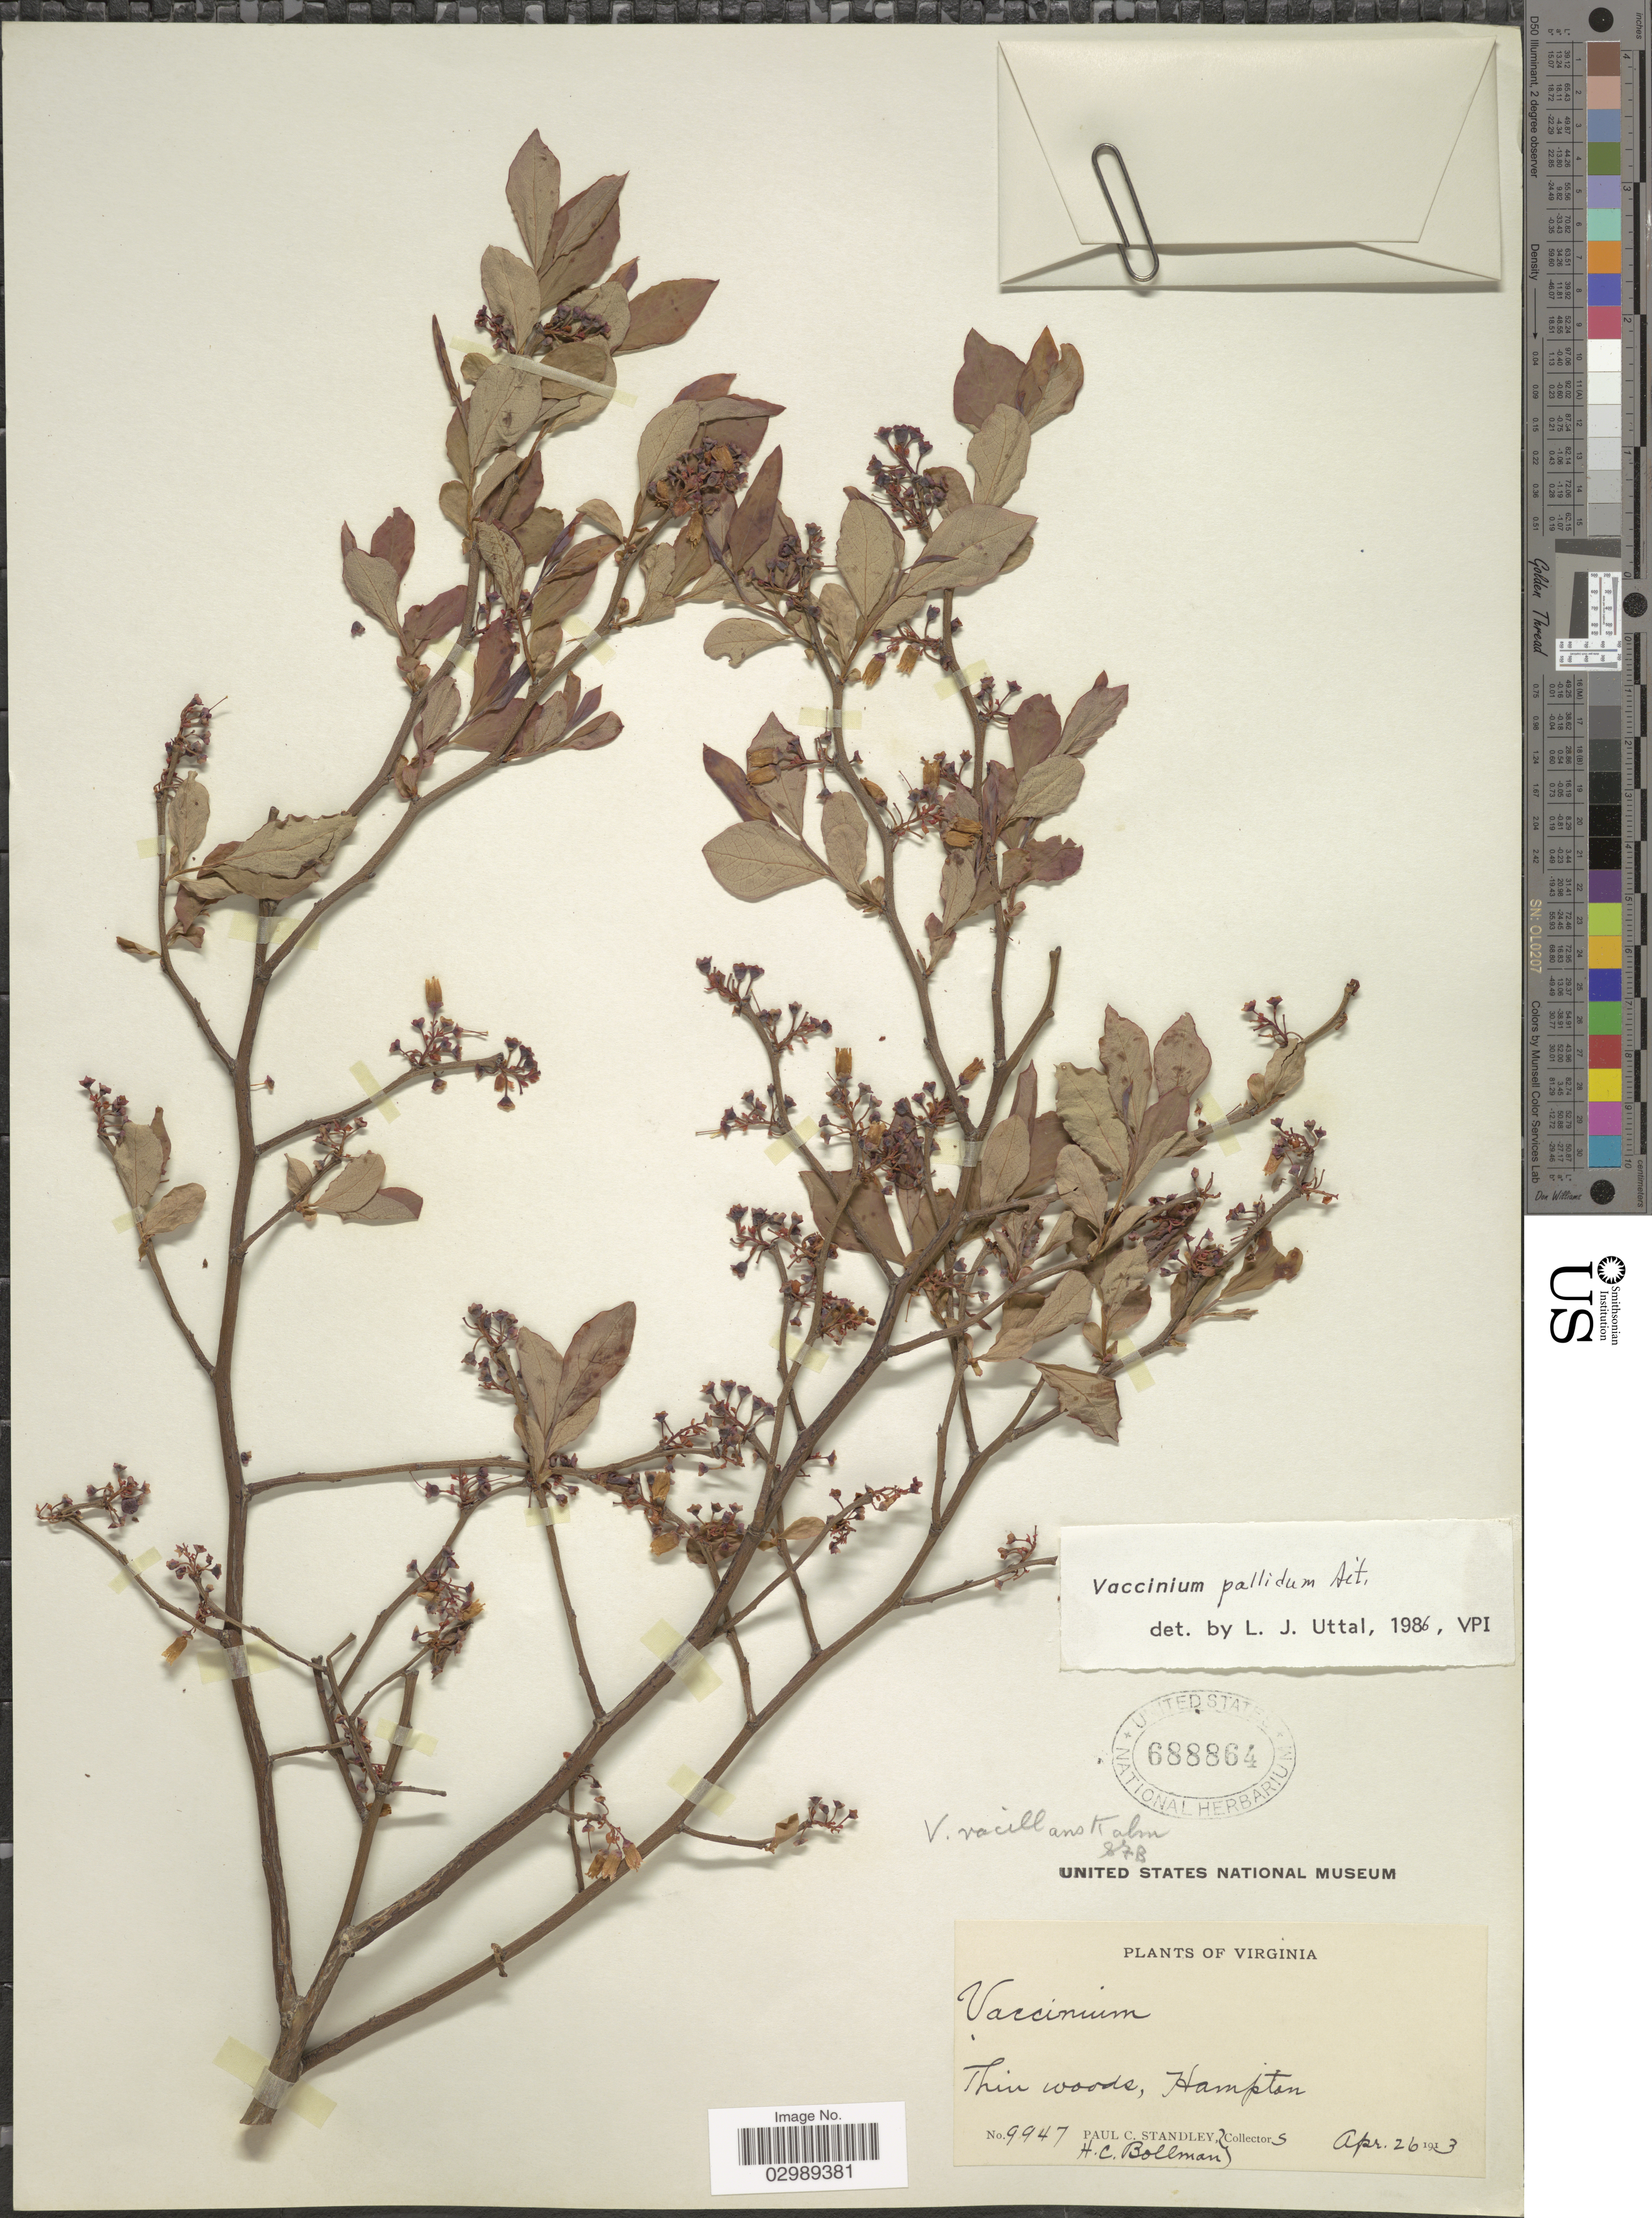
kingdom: Plantae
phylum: Tracheophyta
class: Magnoliopsida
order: Ericales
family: Ericaceae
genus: Vaccinium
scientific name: Vaccinium pallidum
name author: Aiton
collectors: P. C. Standley & H. C. Bollman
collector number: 9947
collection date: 1913-04-26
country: United States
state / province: Virginia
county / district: City of Hampton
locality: Hampton.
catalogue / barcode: US 688864